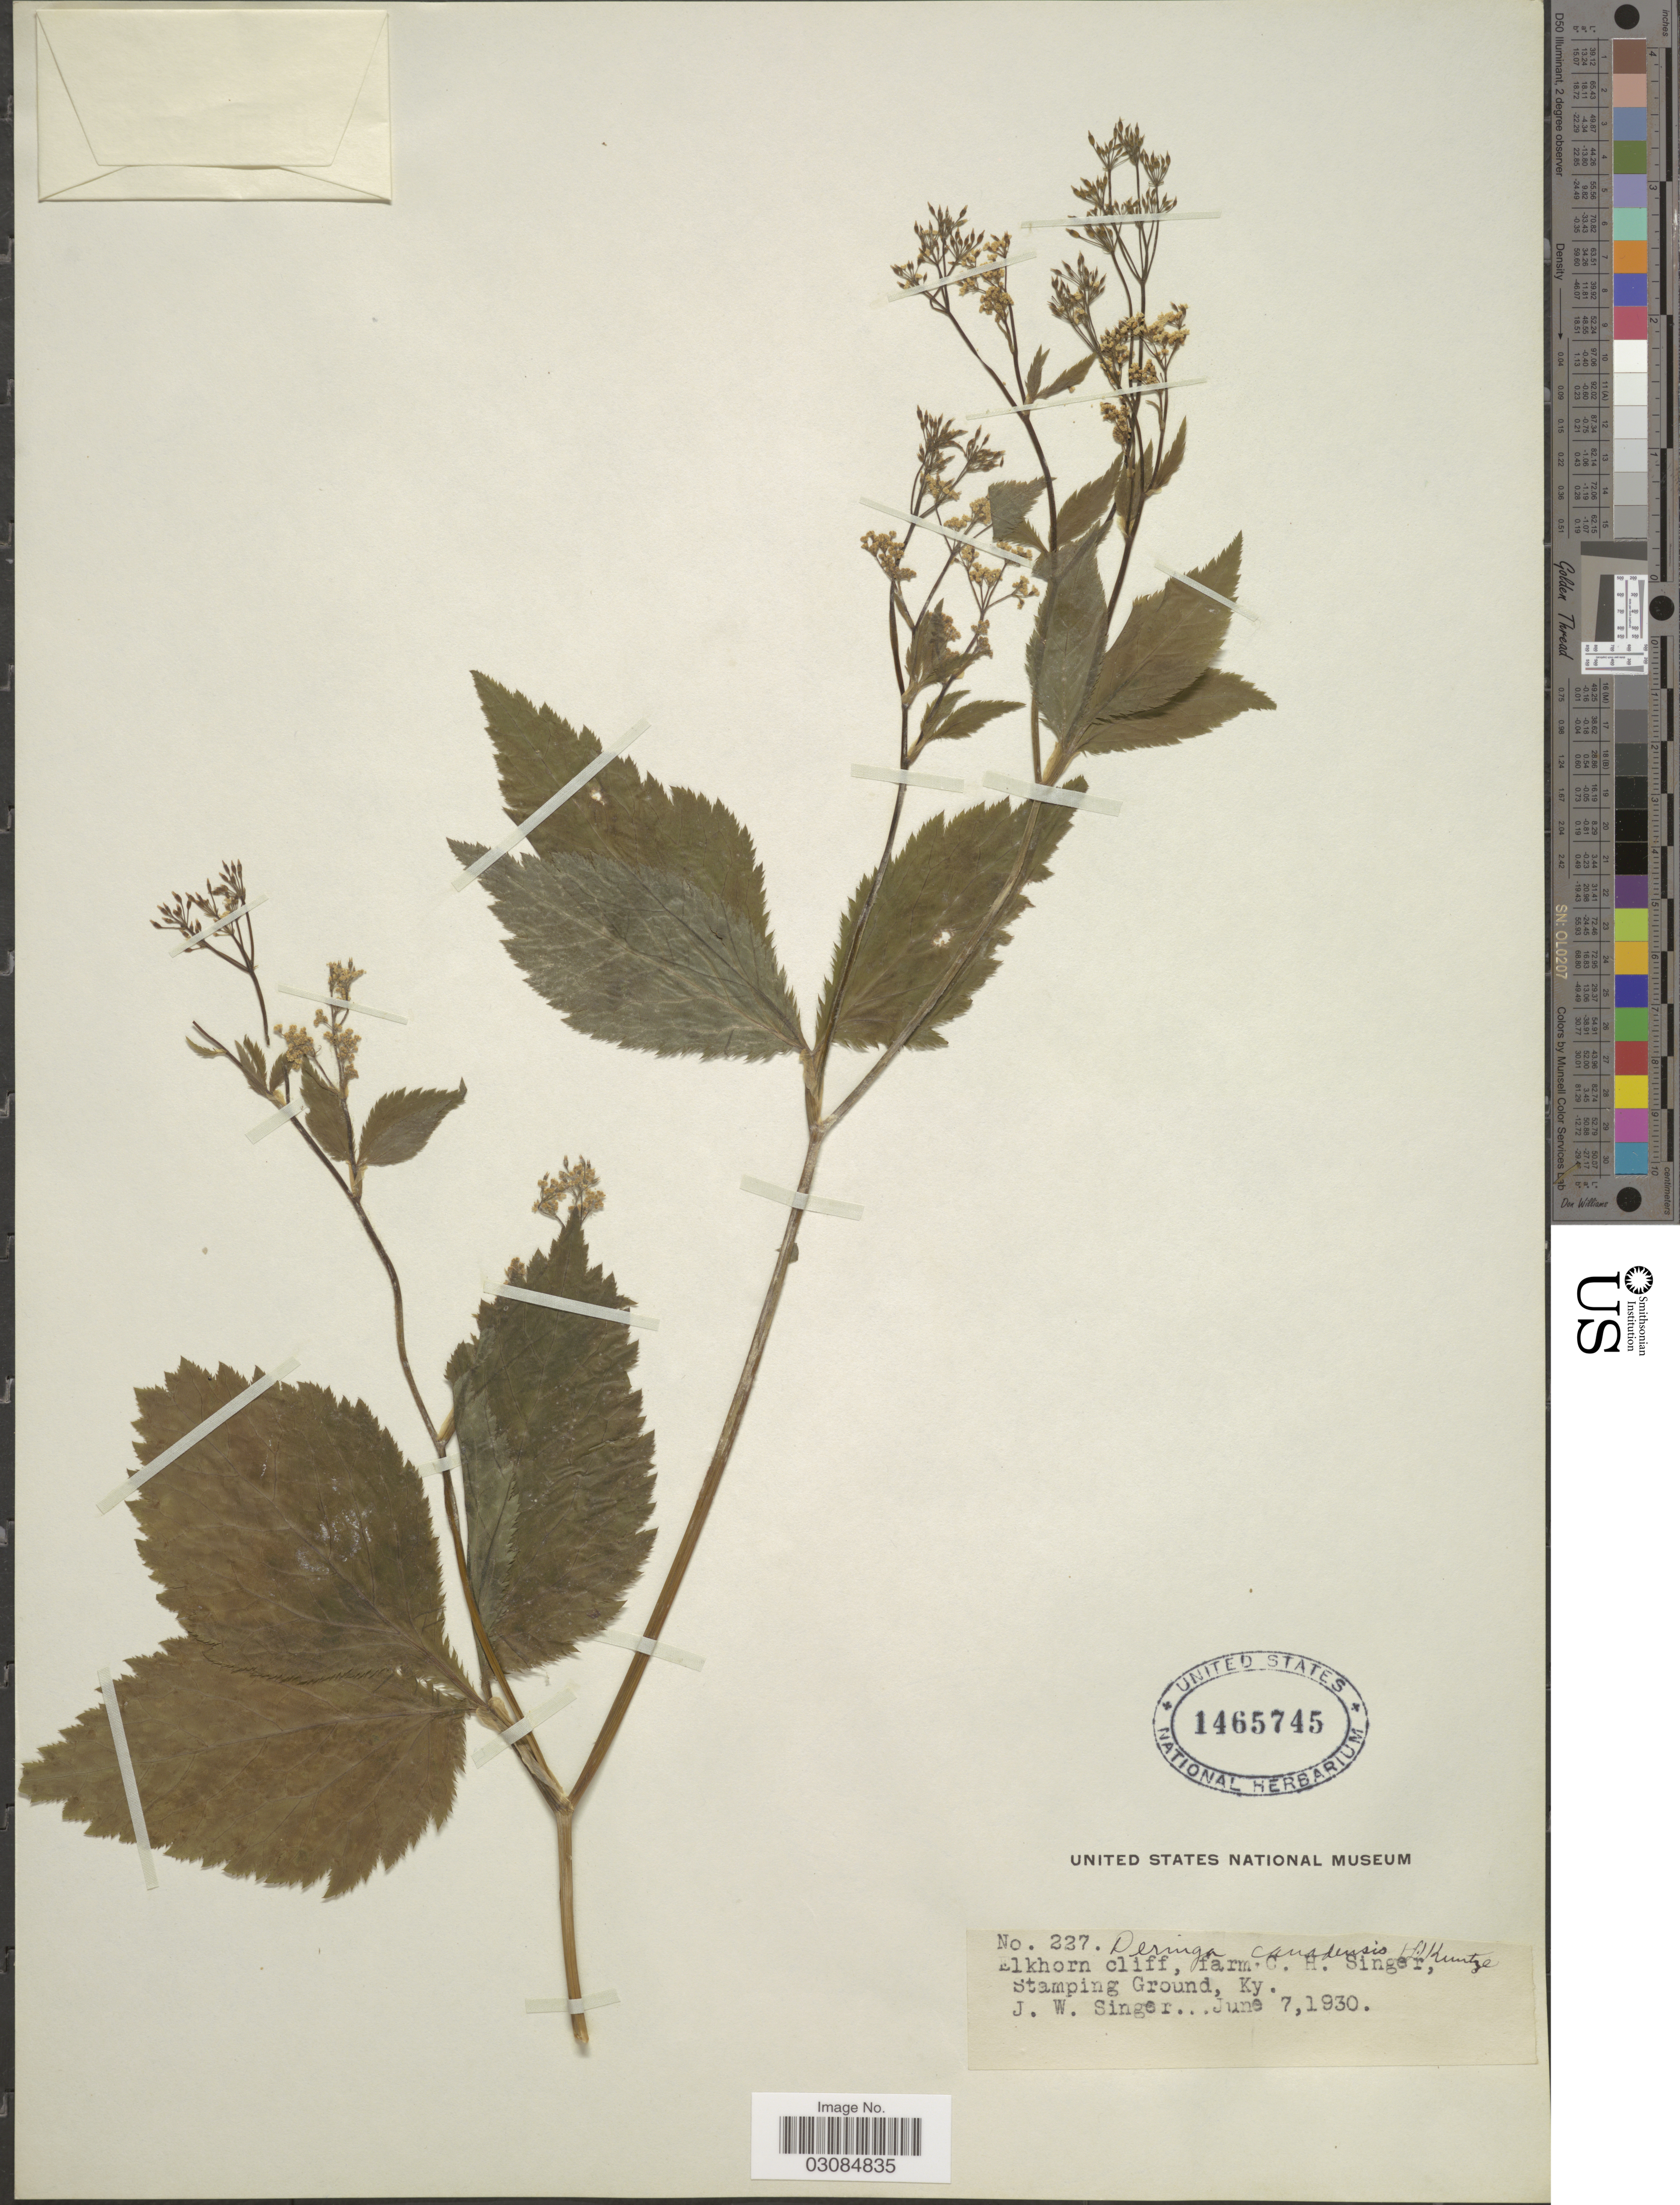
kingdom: Plantae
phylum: Tracheophyta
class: Magnoliopsida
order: Apiales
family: Apiaceae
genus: Cryptotaenia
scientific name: Cryptotaenia canadensis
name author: (L.) DC.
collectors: J. EW. Singer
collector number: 227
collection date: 1930-06-07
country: United States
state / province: Kentucky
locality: Elkhorn cliff, farm C. H. Singer, Stamping Ground.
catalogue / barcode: US 1465745